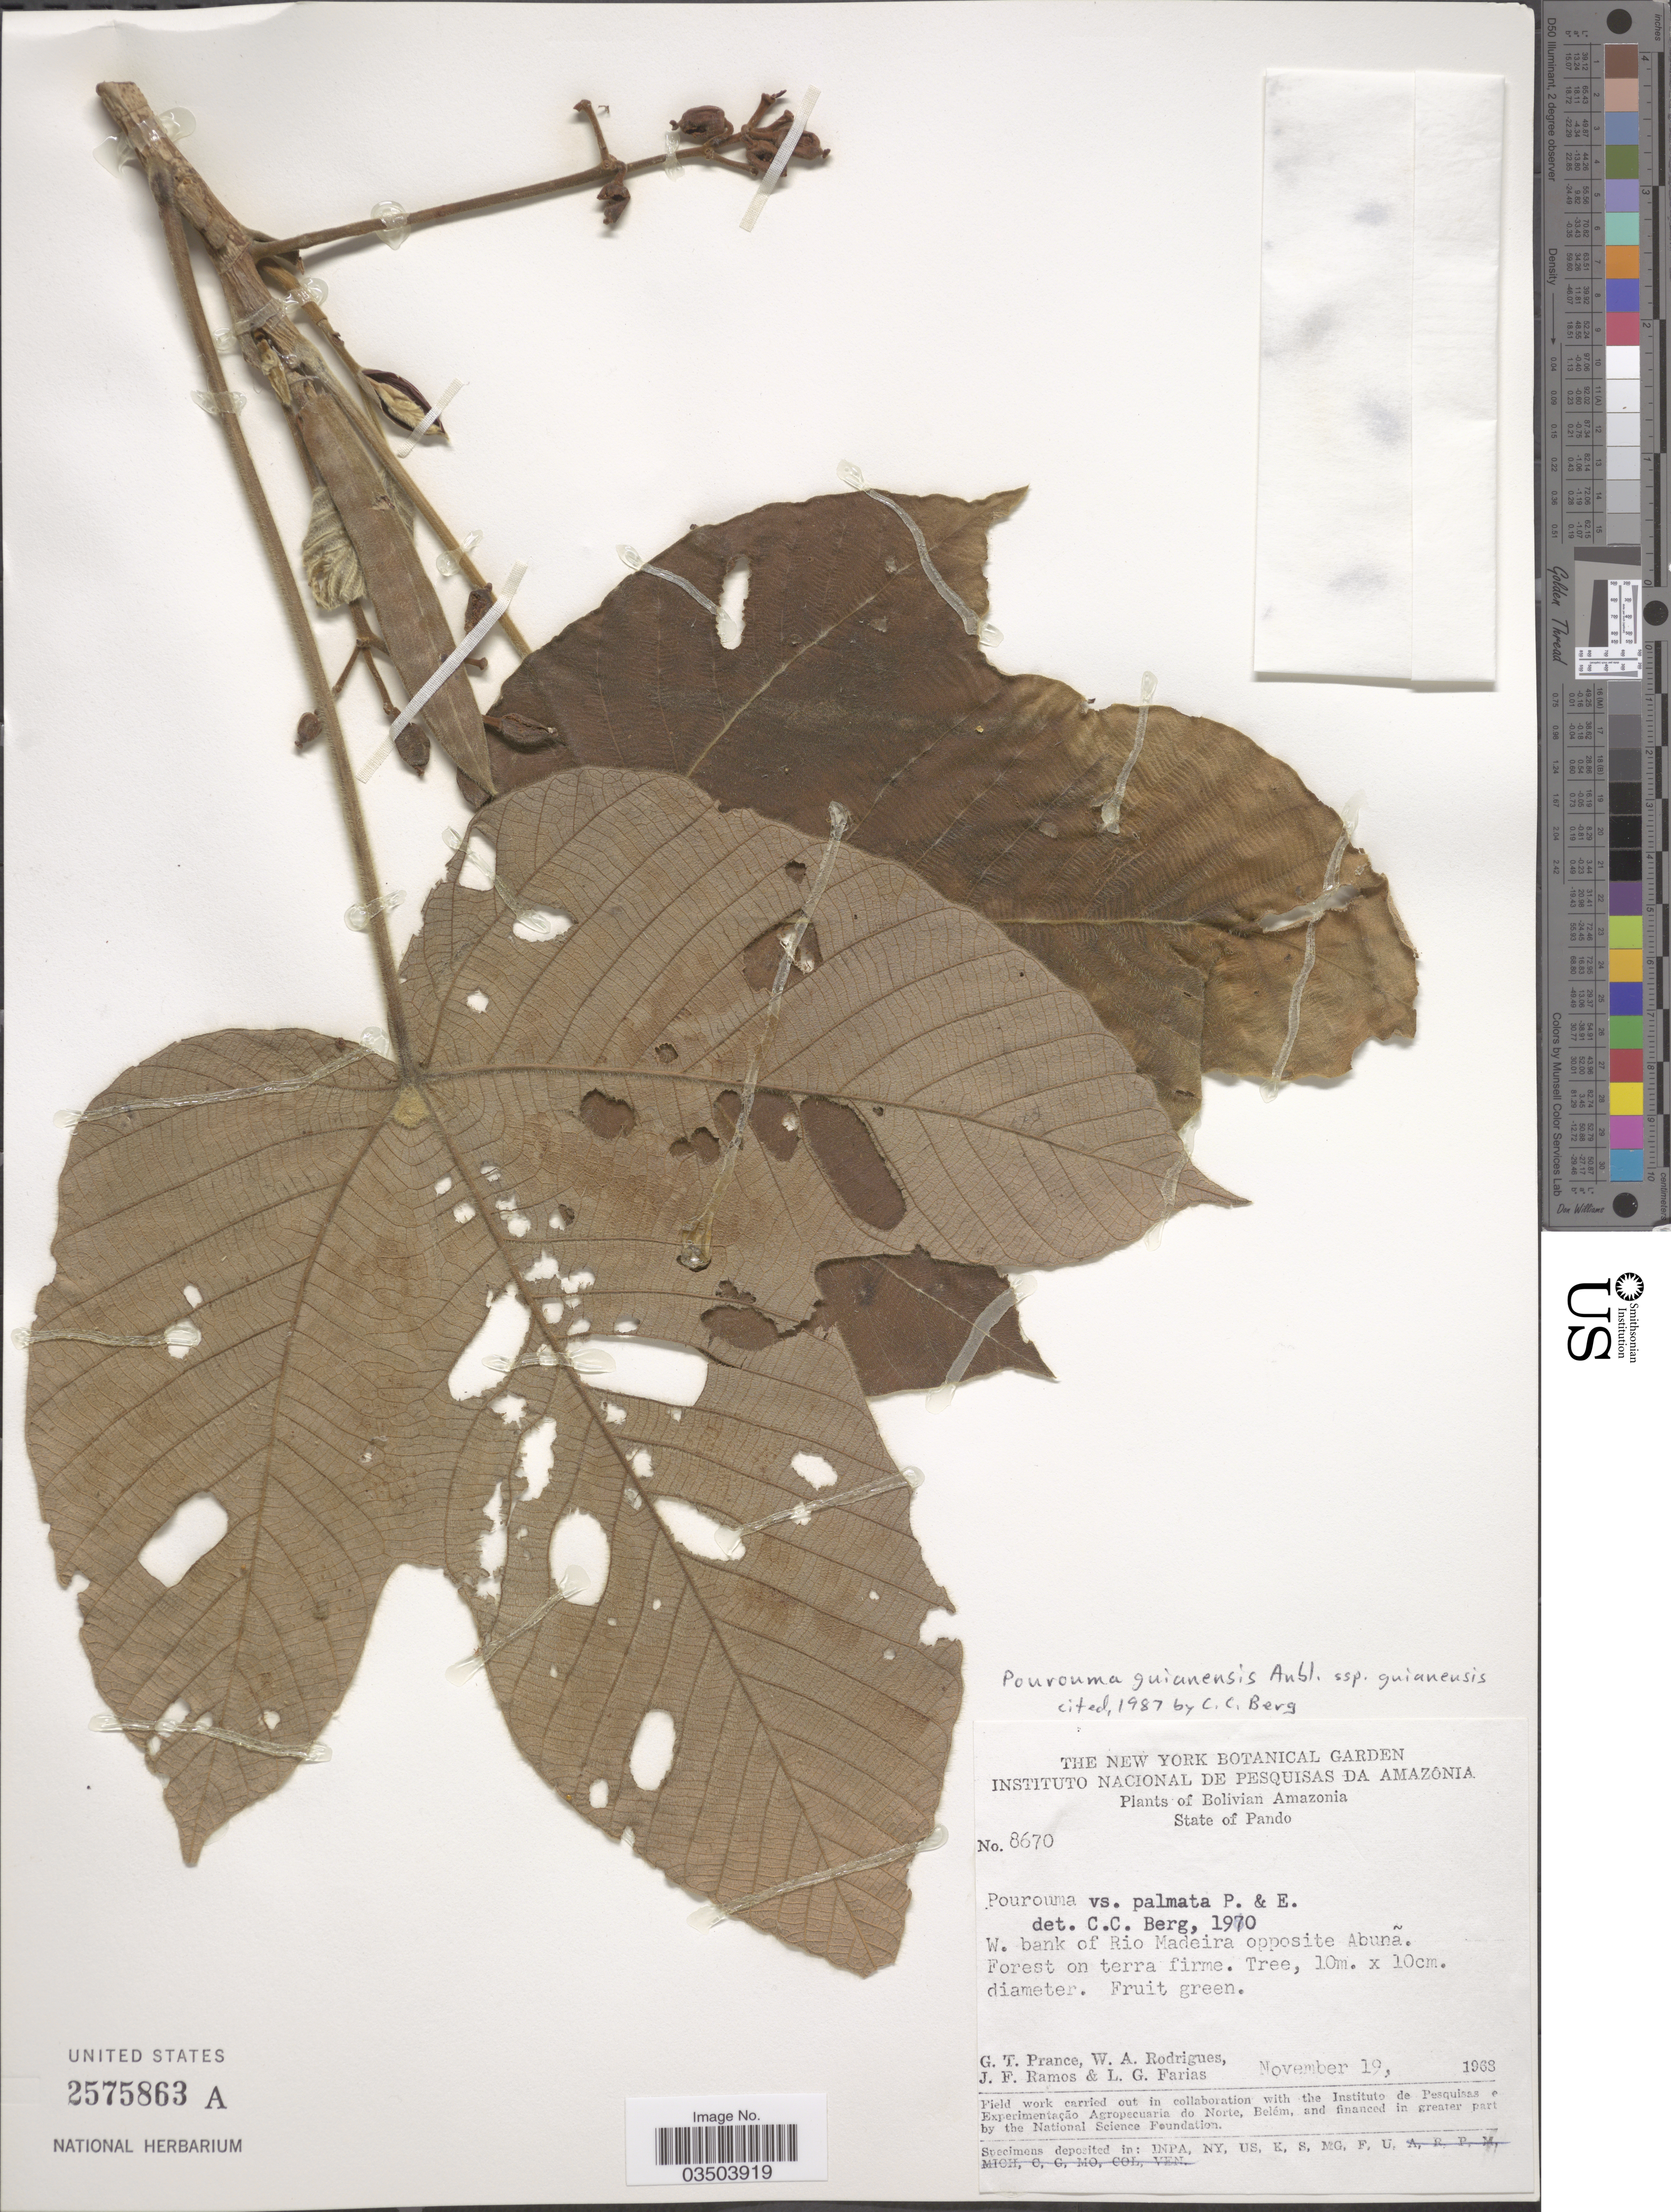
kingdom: Plantae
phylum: Tracheophyta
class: Magnoliopsida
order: Rosales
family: Urticaceae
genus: Pourouma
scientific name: Pourouma guianensis subsp. guianensis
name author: Aubl.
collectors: G. T. Prance, W. A. Rodrigues, J. F. Ramos & L. G. Farias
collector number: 8670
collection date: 1968-11-19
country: Bolivia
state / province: Pando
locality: Bolivian Amazonia. W. bank of Rio Madeira opposite Abuña.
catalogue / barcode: US 2575863A